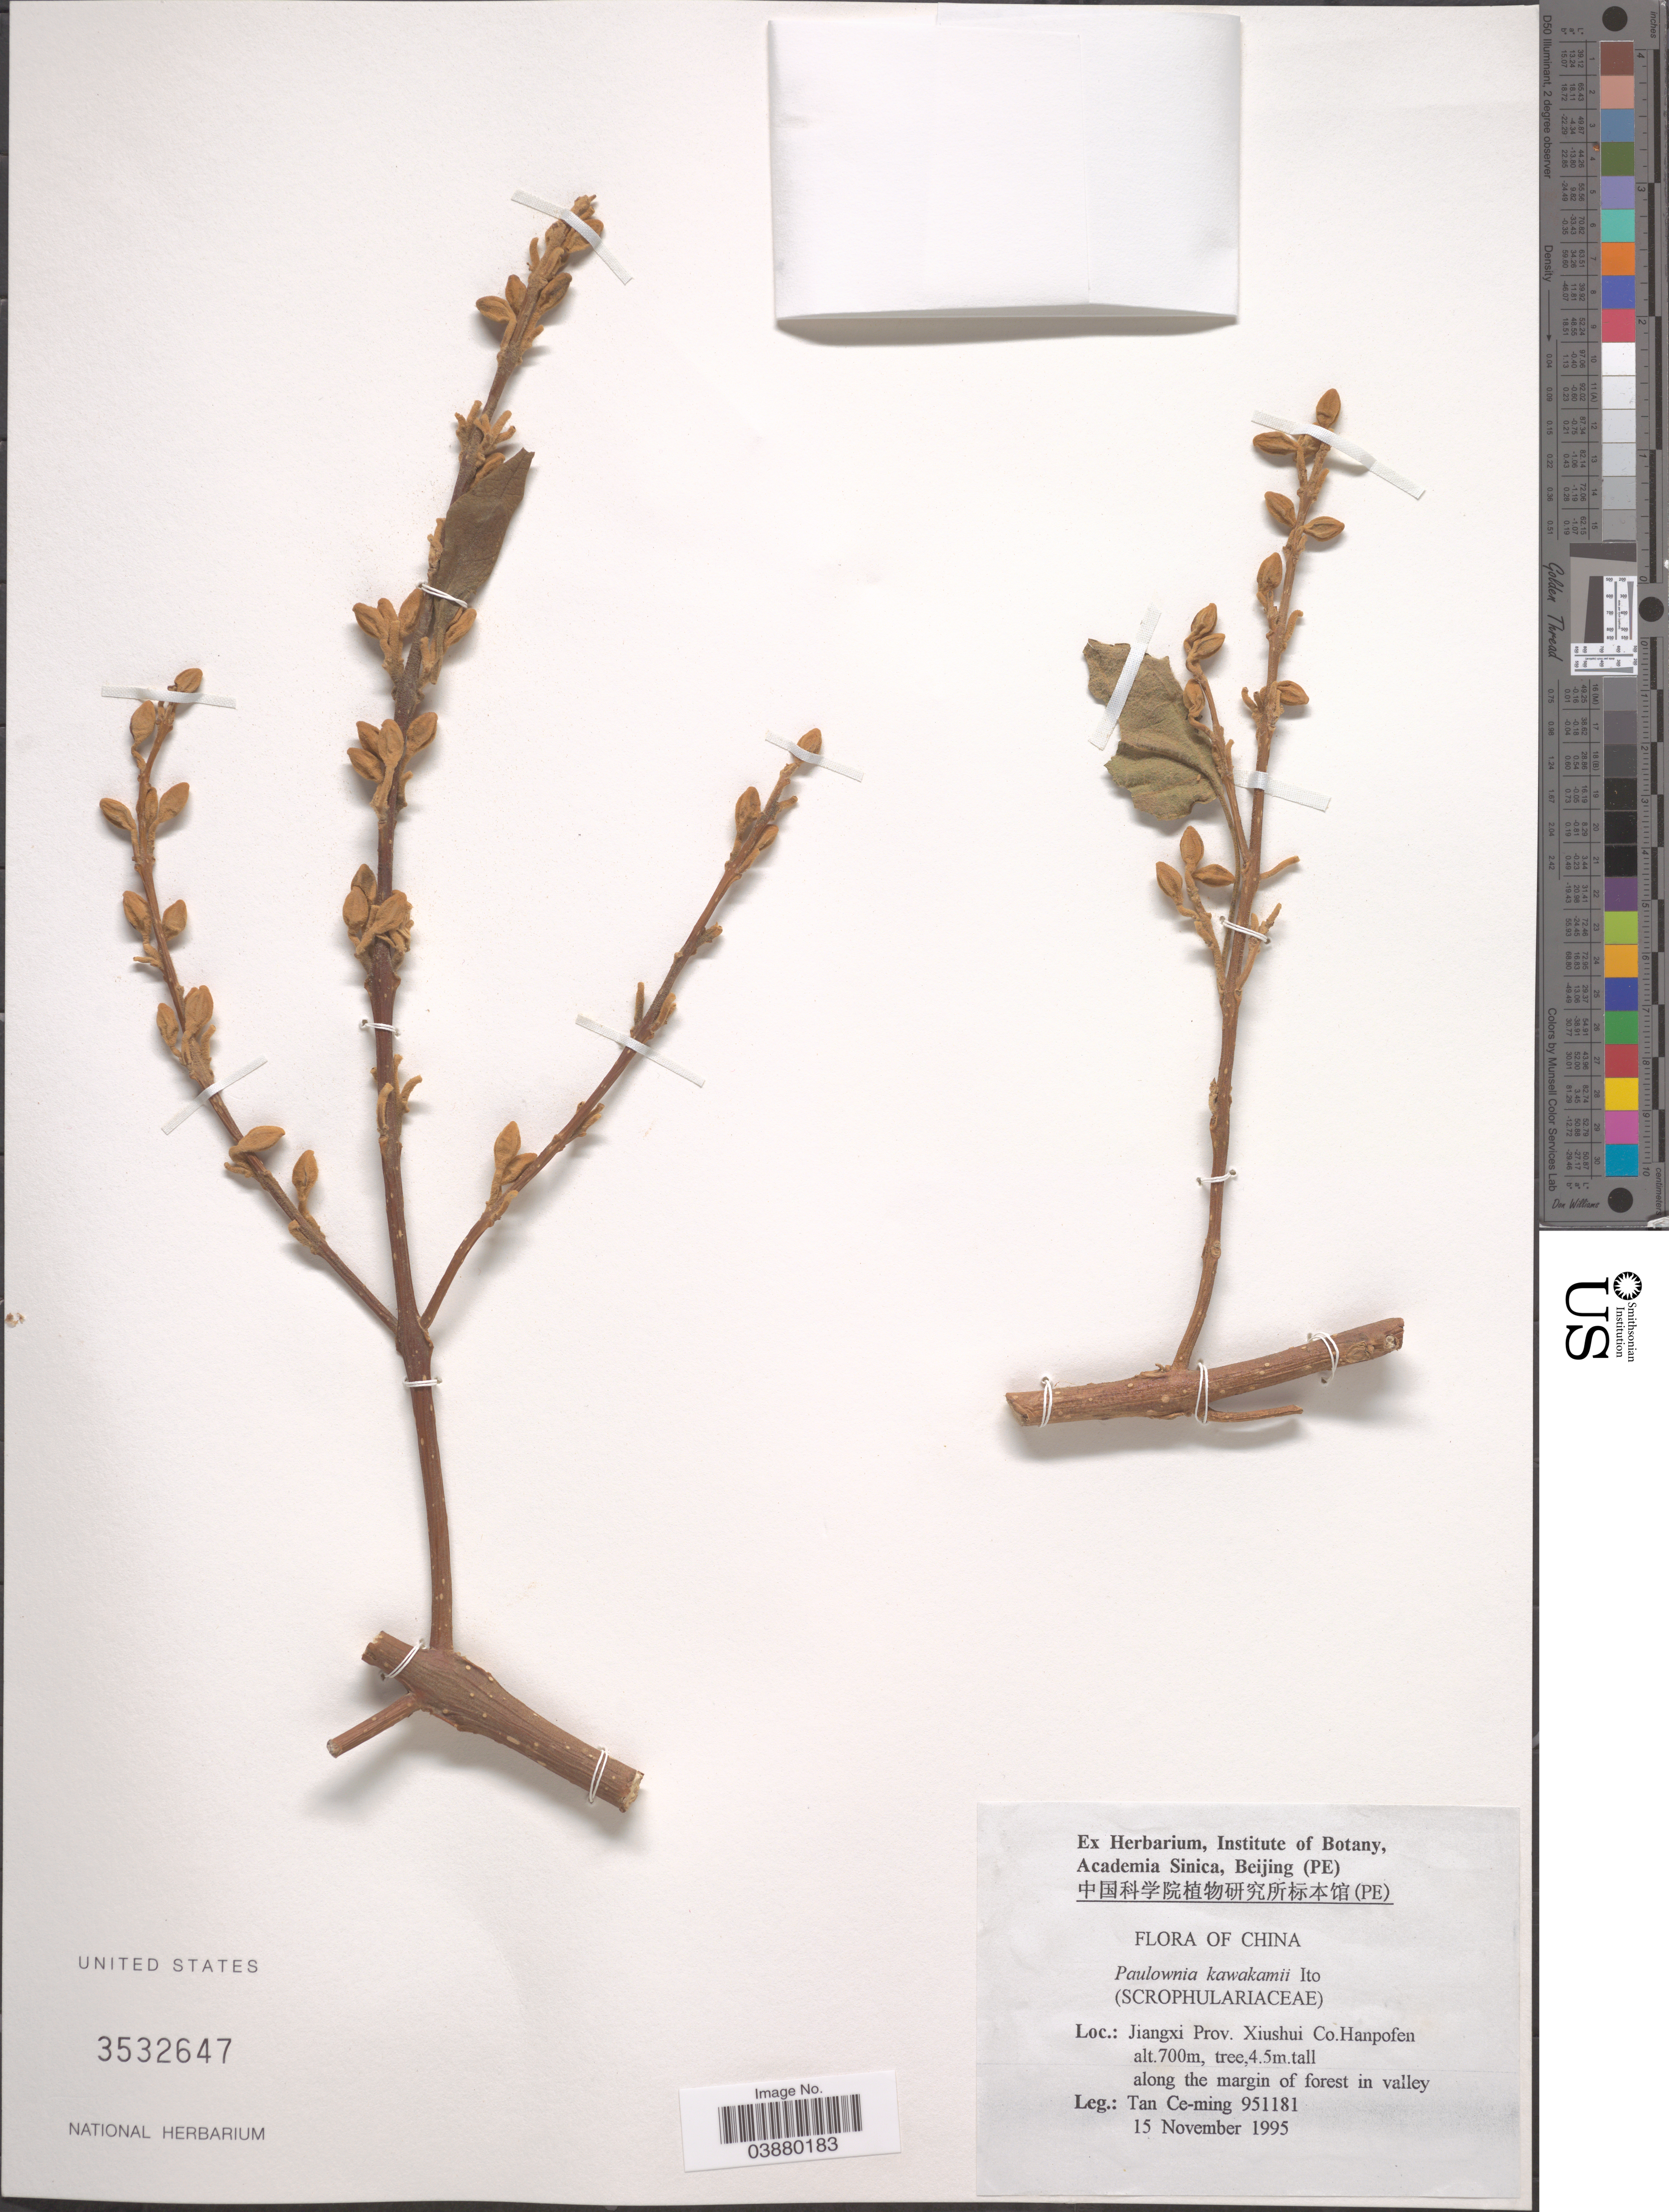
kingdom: Plantae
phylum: Tracheophyta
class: Magnoliopsida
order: Lamiales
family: Paulowniaceae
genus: Paulownia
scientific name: Paulownia kawakamii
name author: T. Itô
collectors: T. Ce-ming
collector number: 951181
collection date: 1995-11-15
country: China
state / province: Jiangxi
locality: Xiushui Co. Hanpofen. Along the margin of forest in valley.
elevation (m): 700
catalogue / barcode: US 3532647